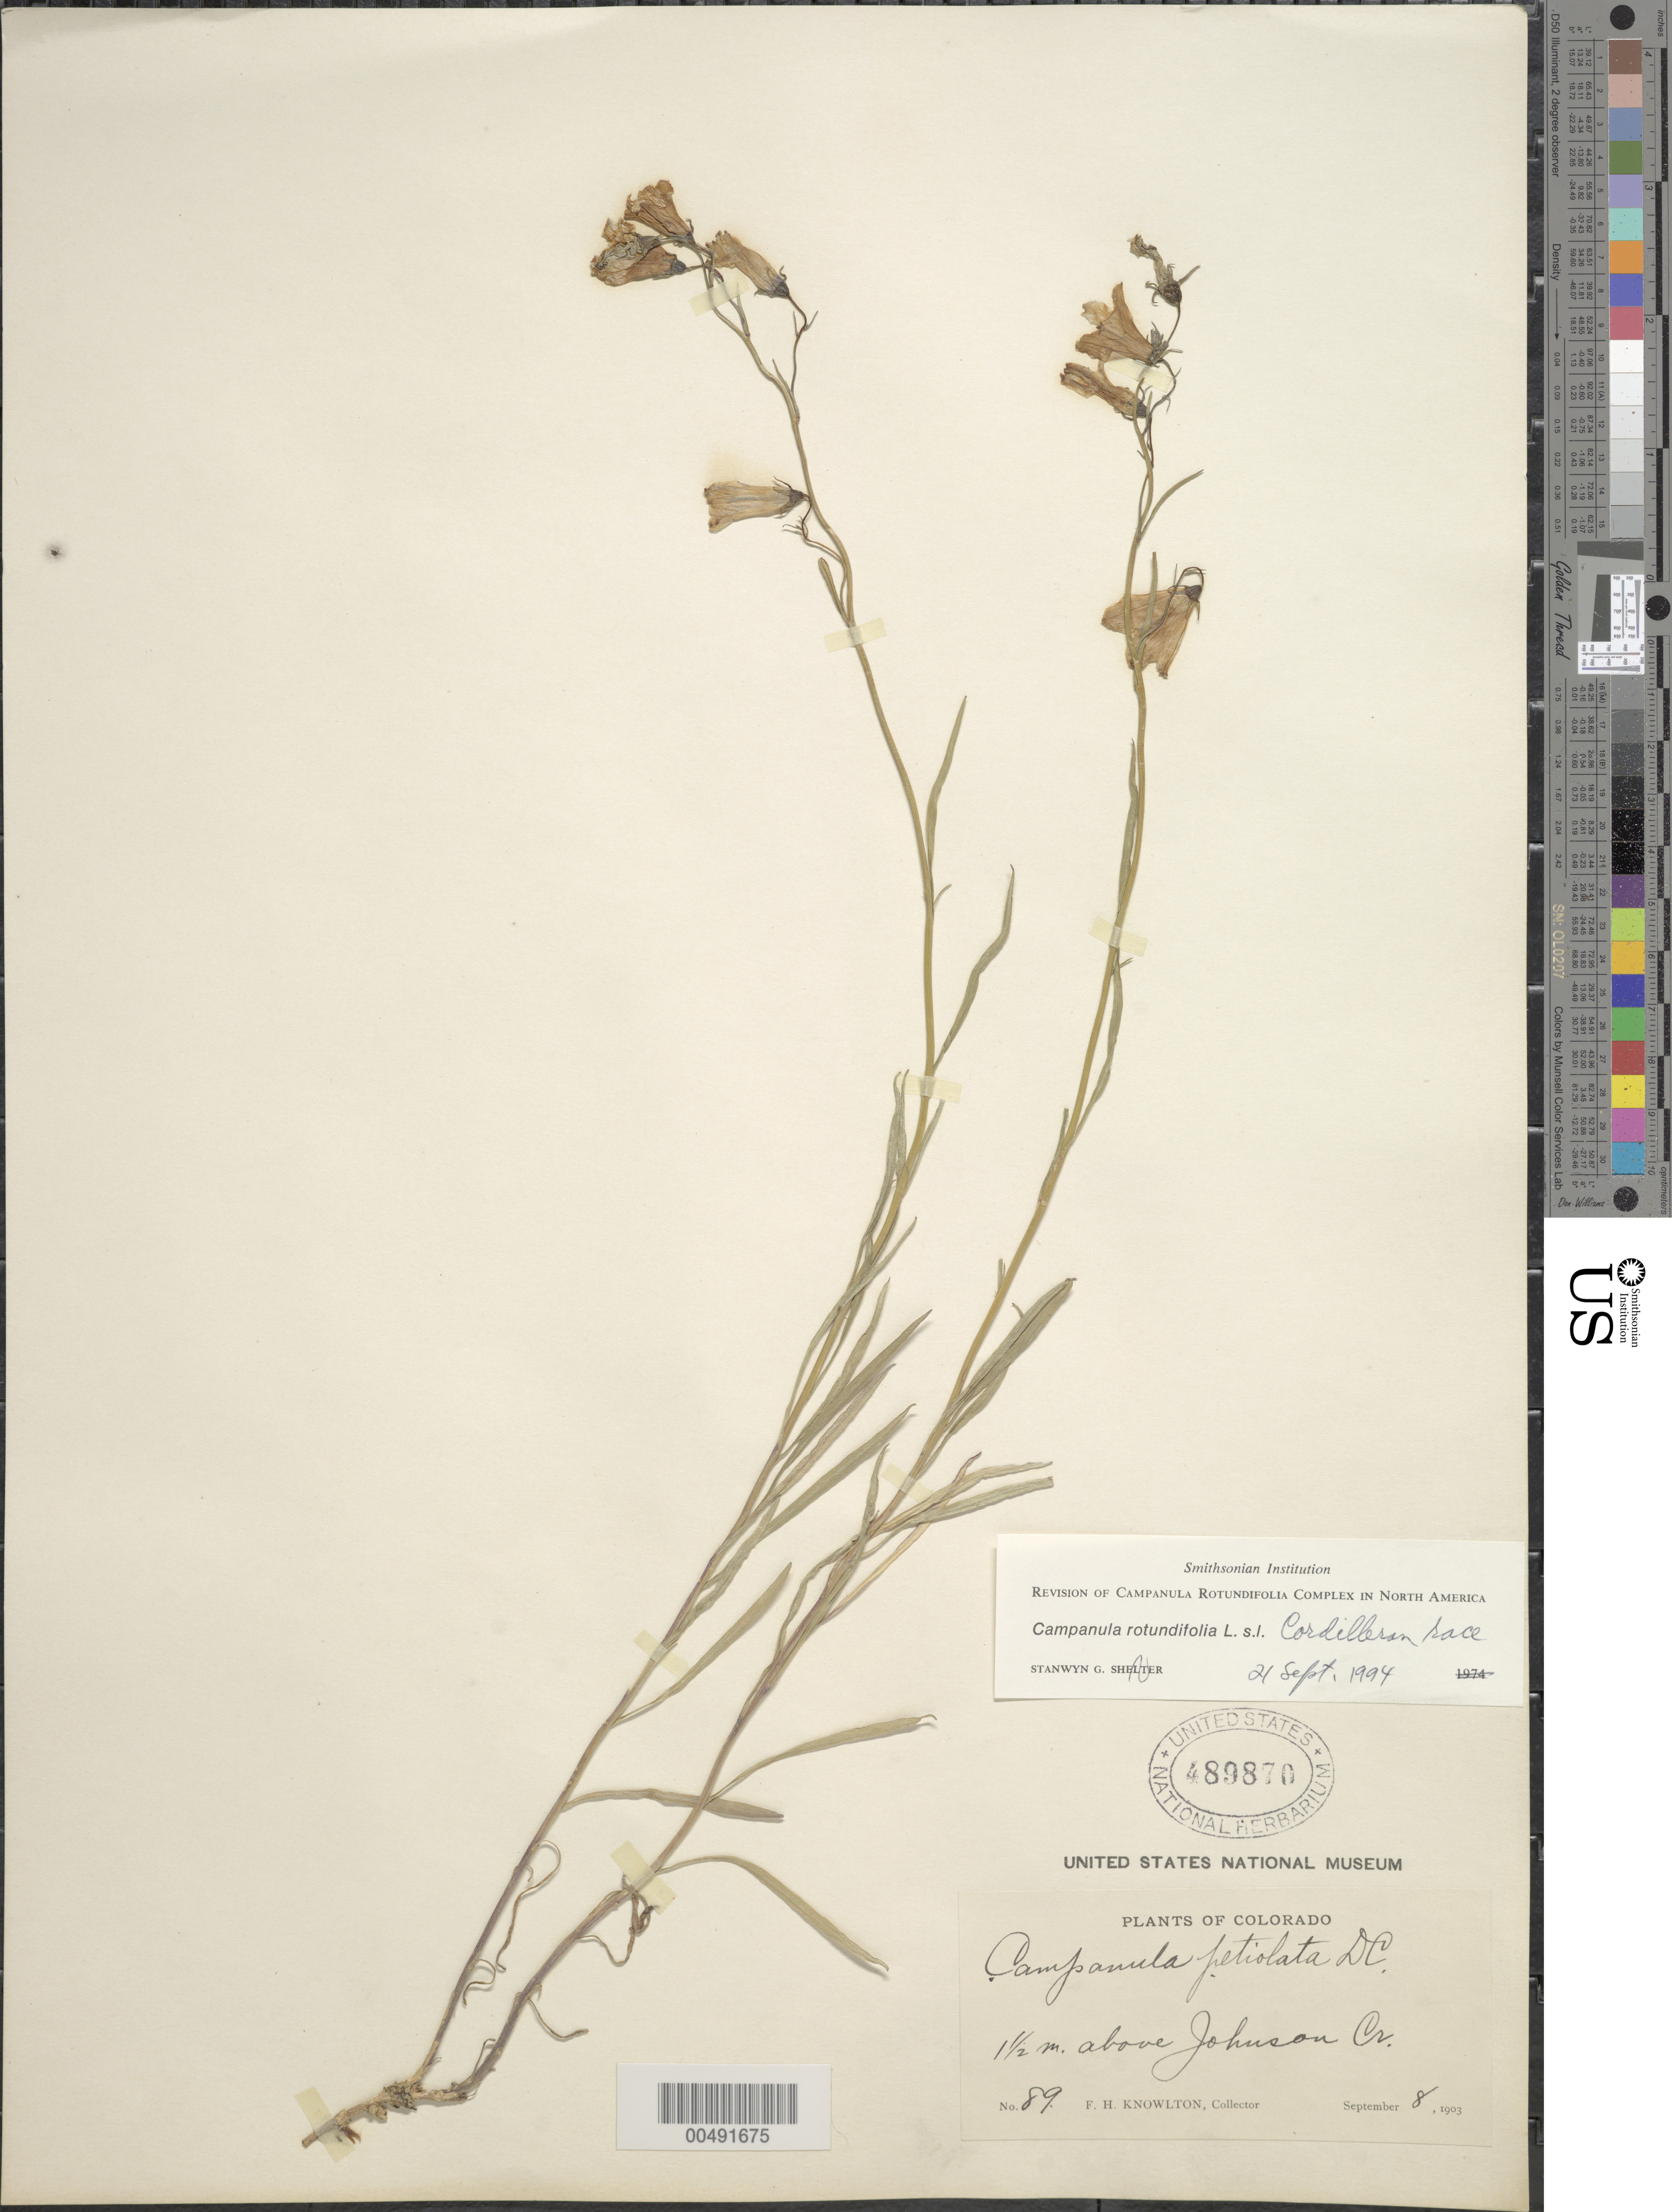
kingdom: Plantae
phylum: Tracheophyta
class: Magnoliopsida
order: Asterales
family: Campanulaceae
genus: Campanula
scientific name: Campanula rotundifolia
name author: L.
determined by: Shetler, Stanwyn G., (US), NMNH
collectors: F. H. Knowlton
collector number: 89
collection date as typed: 08 Sep 1903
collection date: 1903-09-08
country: United States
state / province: Colorado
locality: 1.5 mi. above Johnson Creek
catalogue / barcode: US 489870